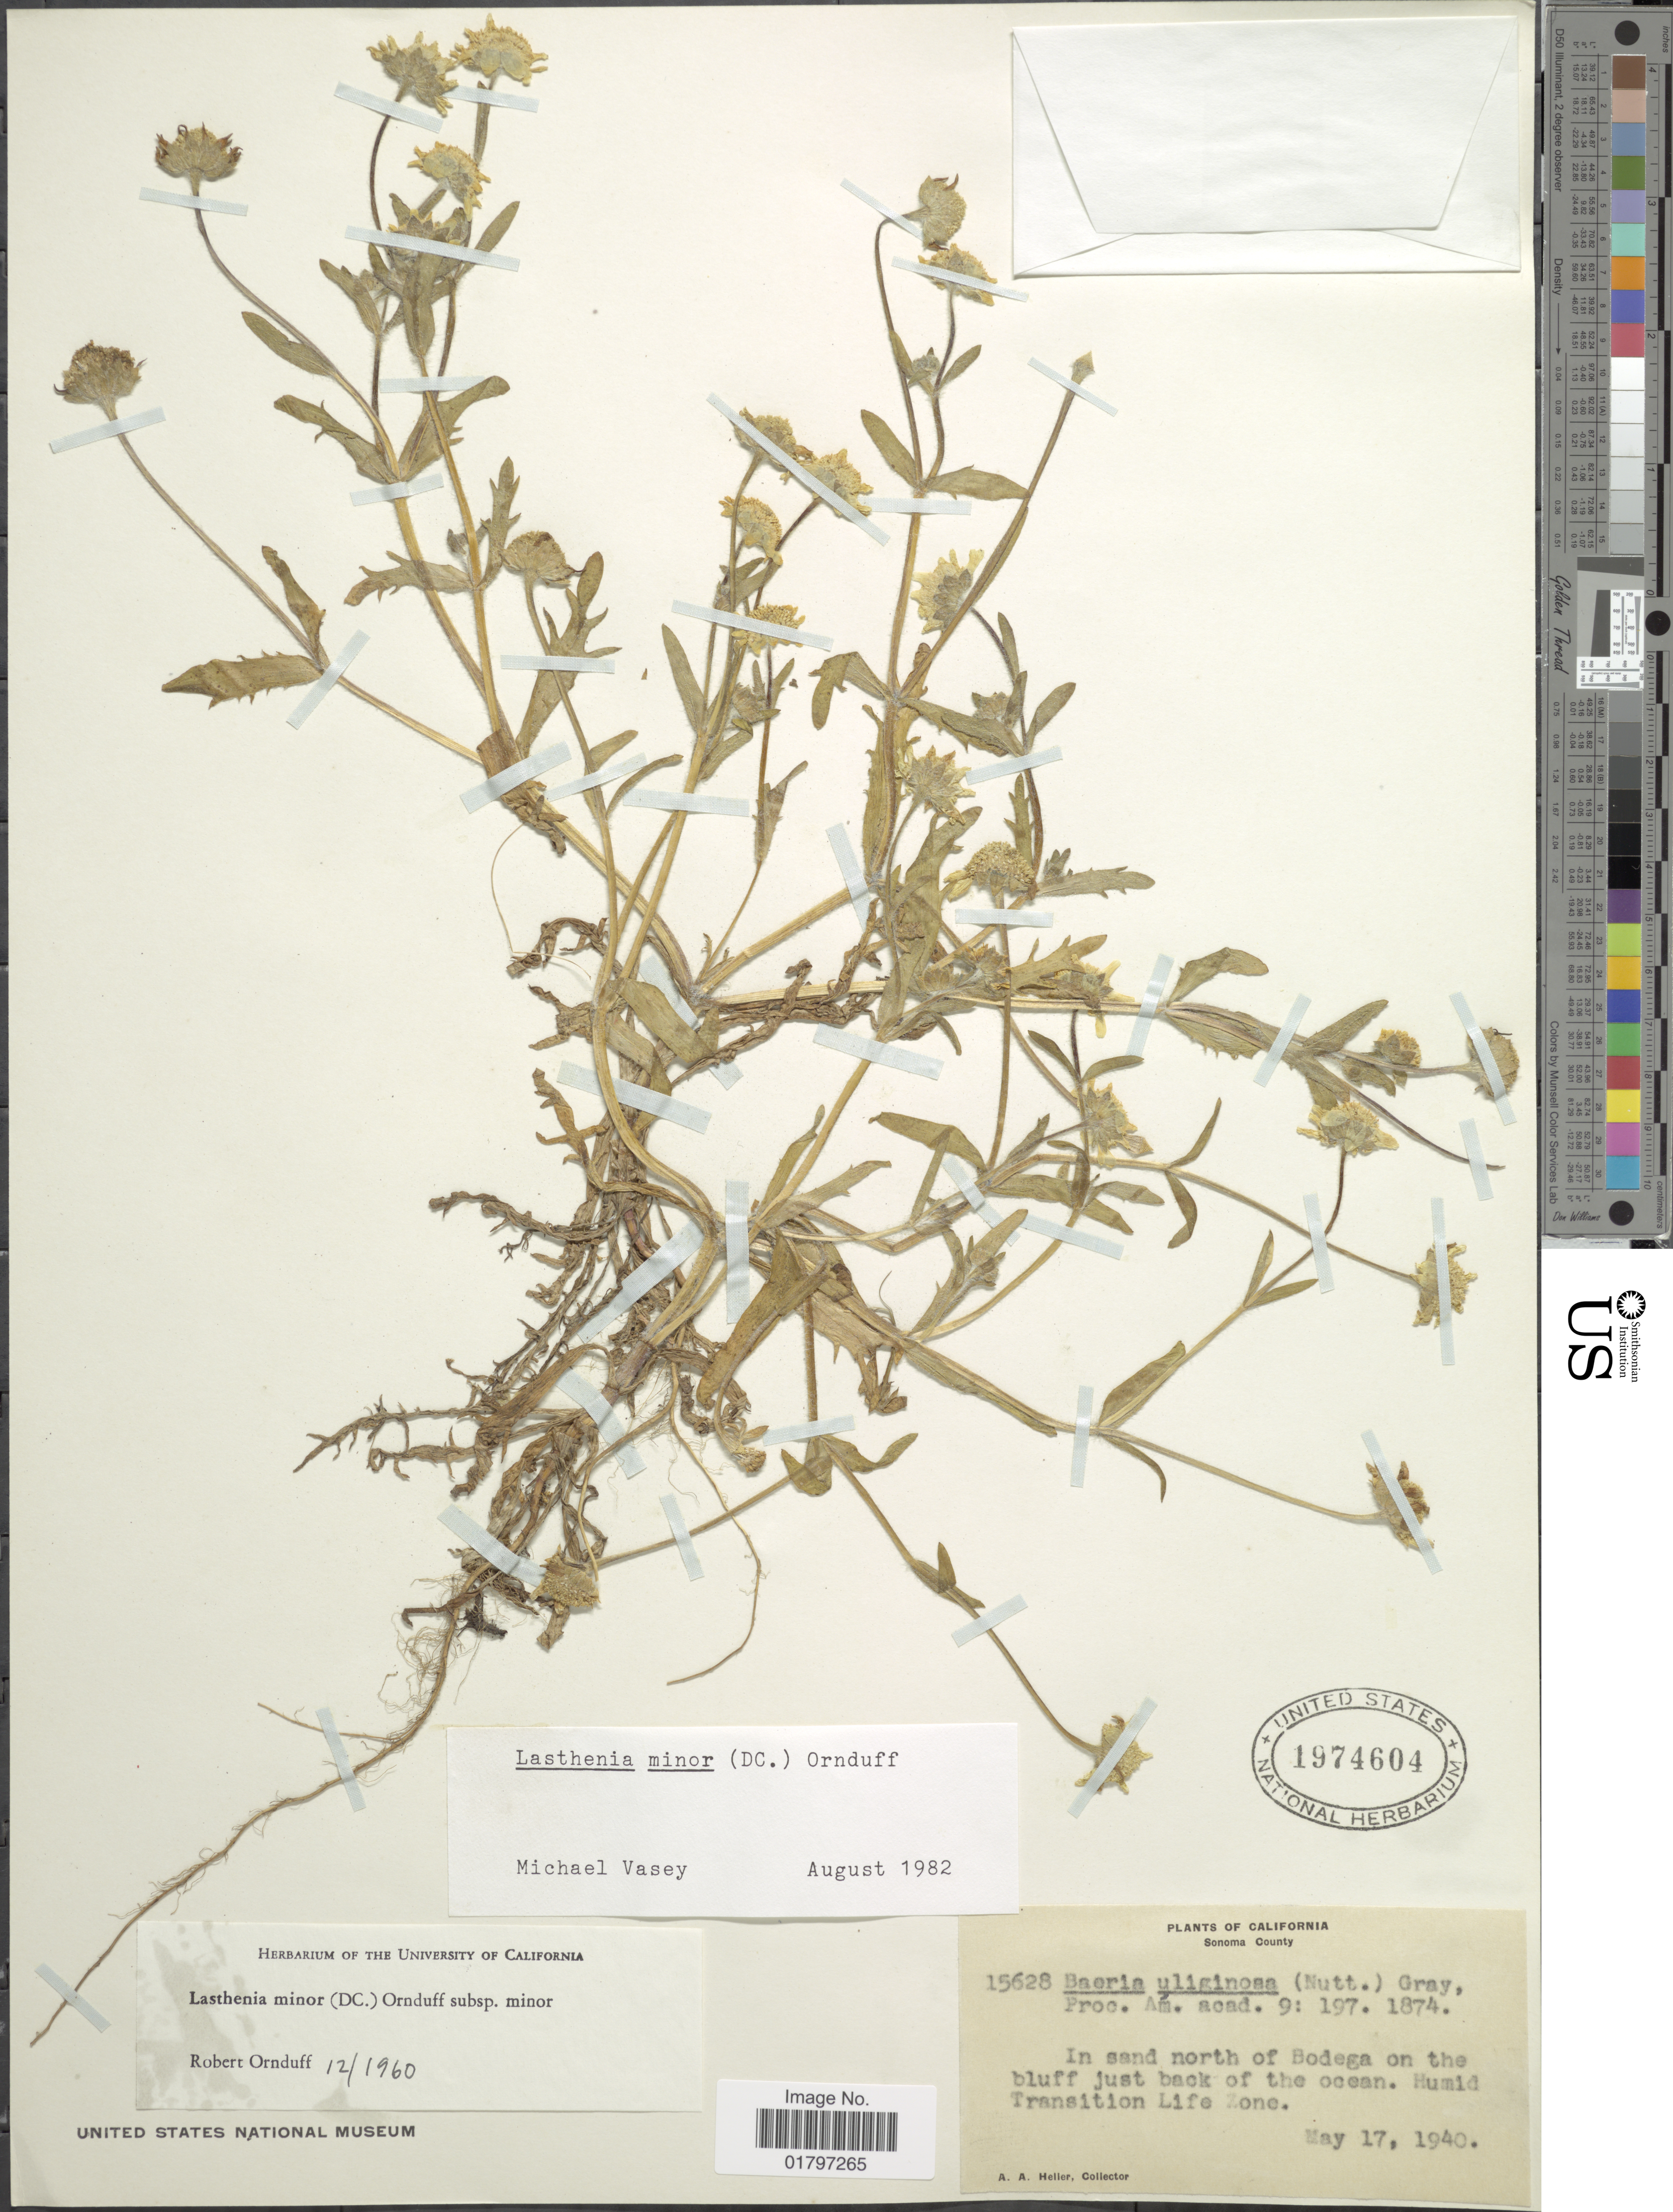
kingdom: Plantae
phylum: Tracheophyta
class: Magnoliopsida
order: Asterales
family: Asteraceae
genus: Lasthenia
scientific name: Lasthenia minor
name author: (DC.) Ornduff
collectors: A. A. Heller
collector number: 15628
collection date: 1940-05-17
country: United States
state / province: California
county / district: Sonoma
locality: Sonoma County. In sand north of Bodega on the bluff just back of the ocean. Humid Transition Life Zone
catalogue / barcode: US 1974604